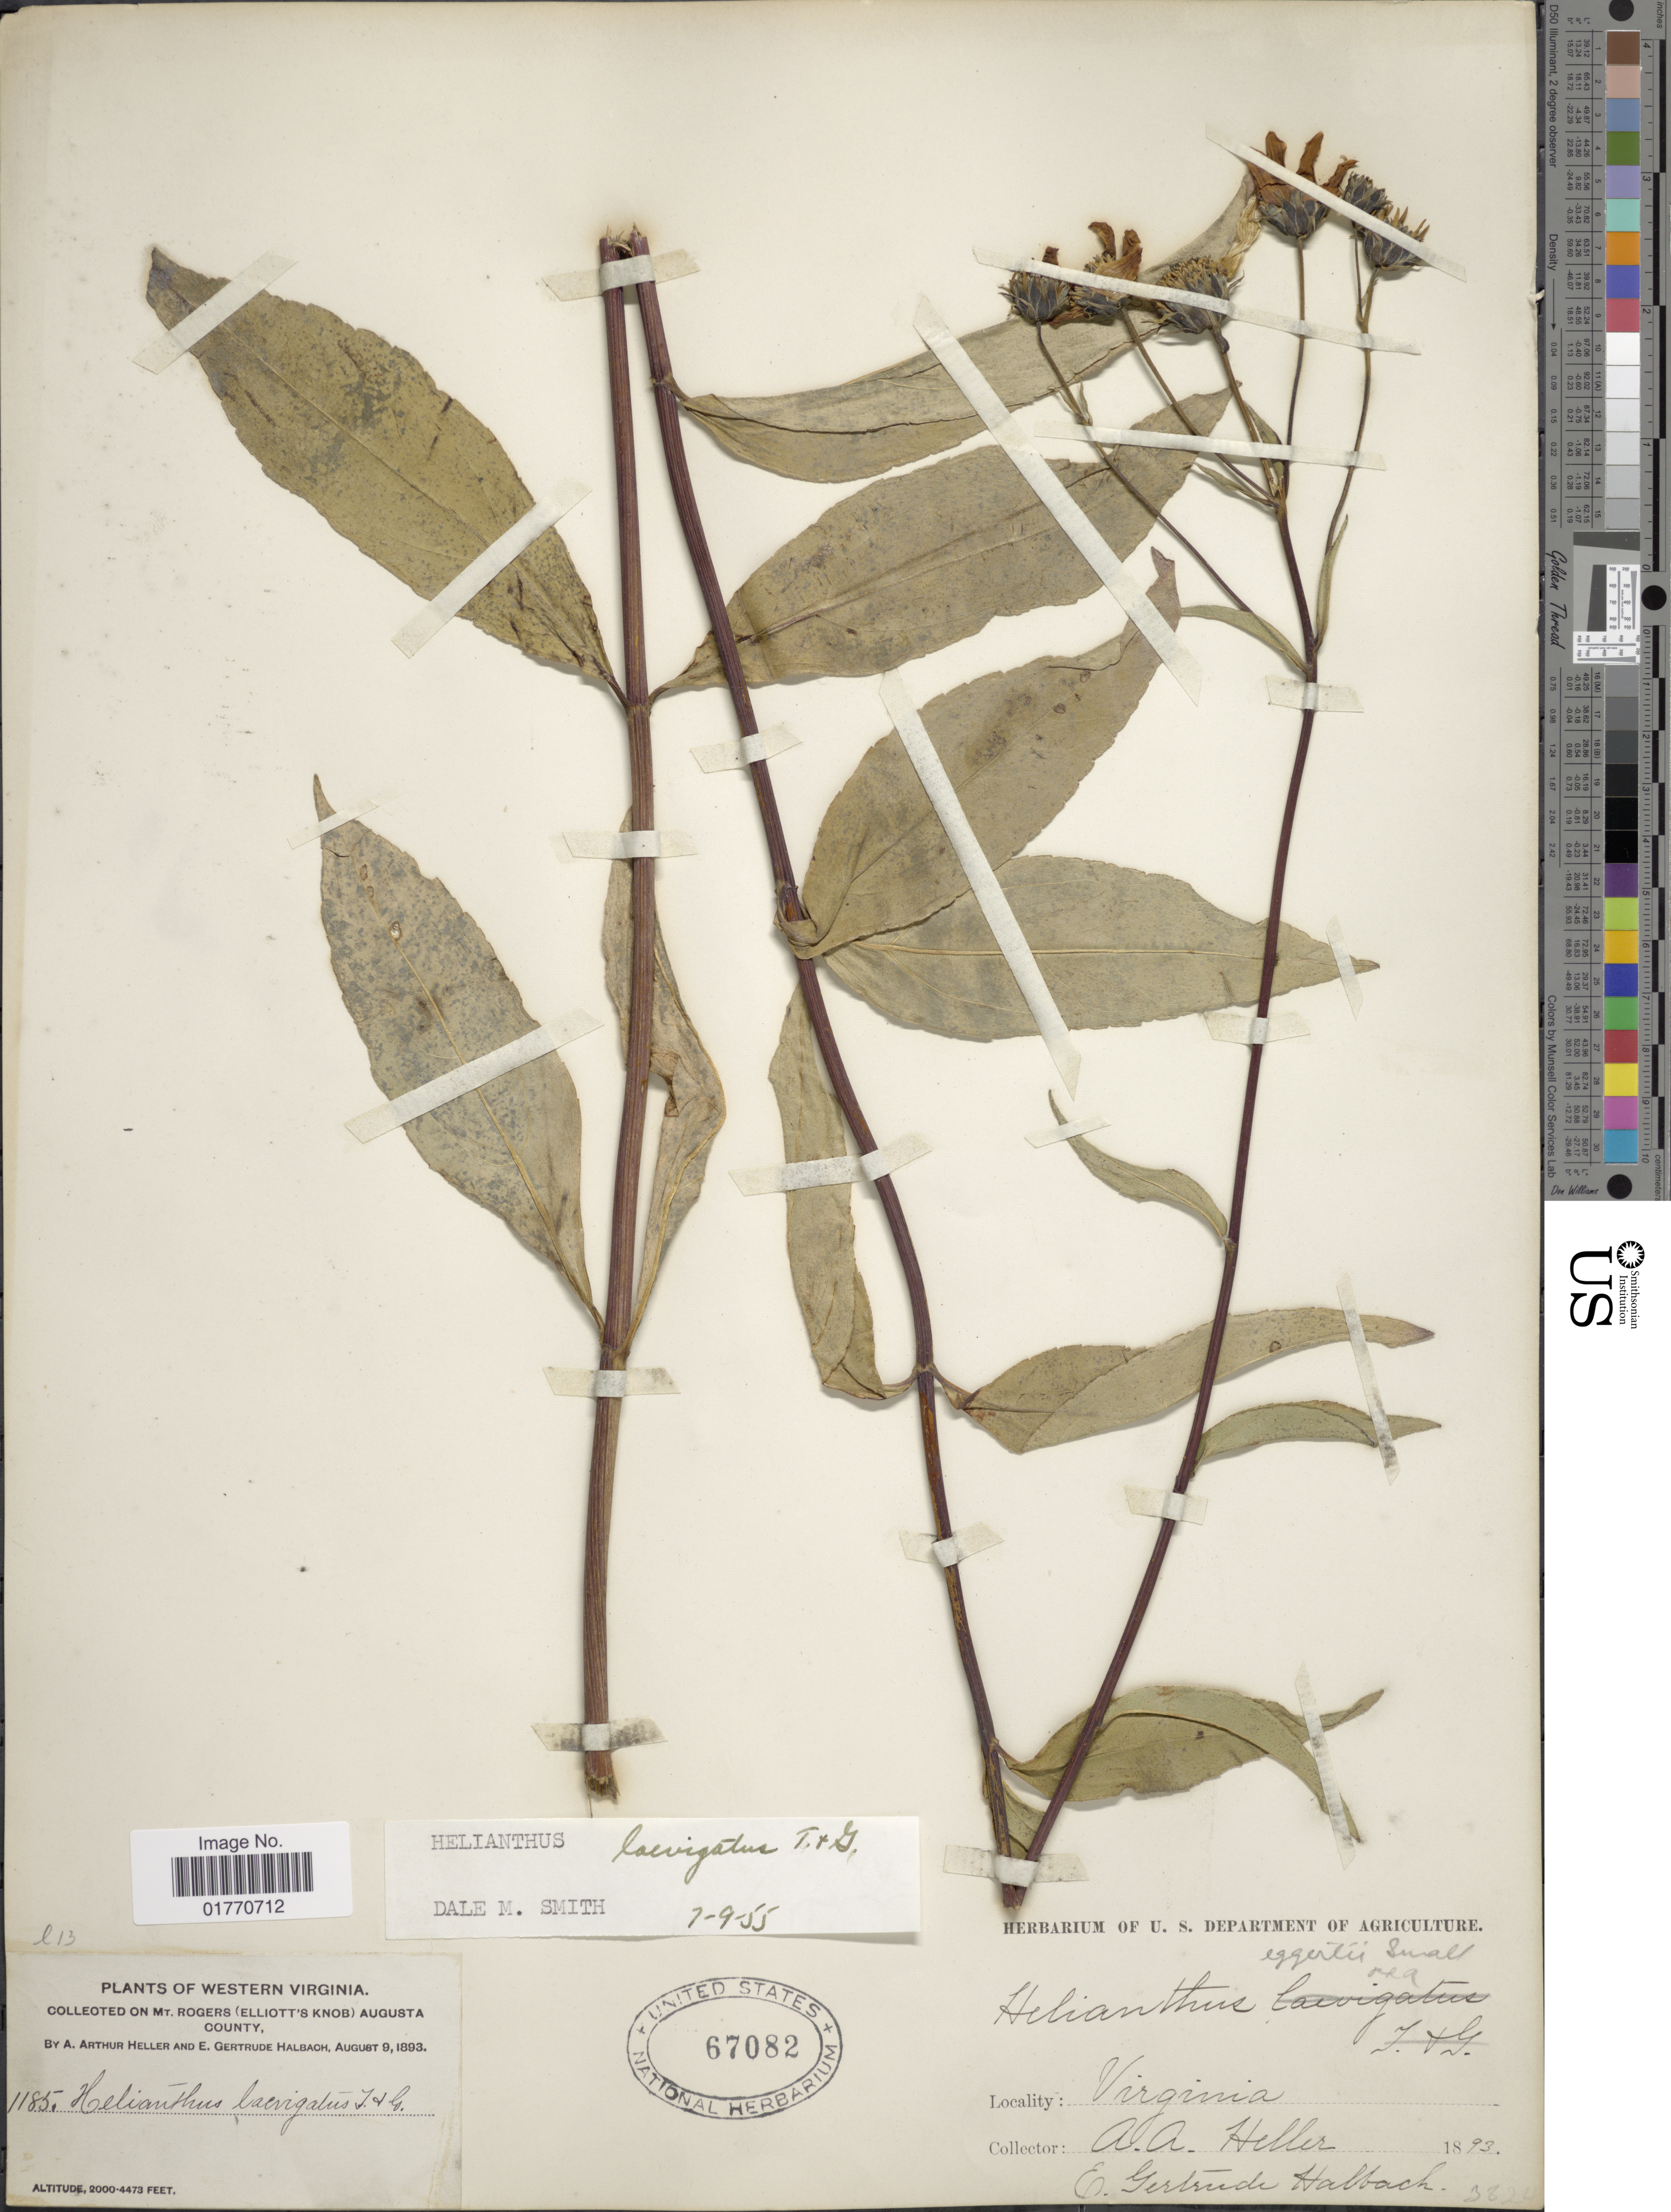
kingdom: Plantae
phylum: Tracheophyta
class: Magnoliopsida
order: Asterales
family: Asteraceae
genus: Helianthus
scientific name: Helianthus laevigatus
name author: Torr. & A. Gray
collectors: A. A. Heller & E. G. Halbach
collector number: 1185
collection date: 1893-08-09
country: United States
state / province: Virginia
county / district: Augusta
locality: On Mt. Rogers (Elliott's Knob) Augusta County.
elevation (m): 610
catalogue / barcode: US 67082